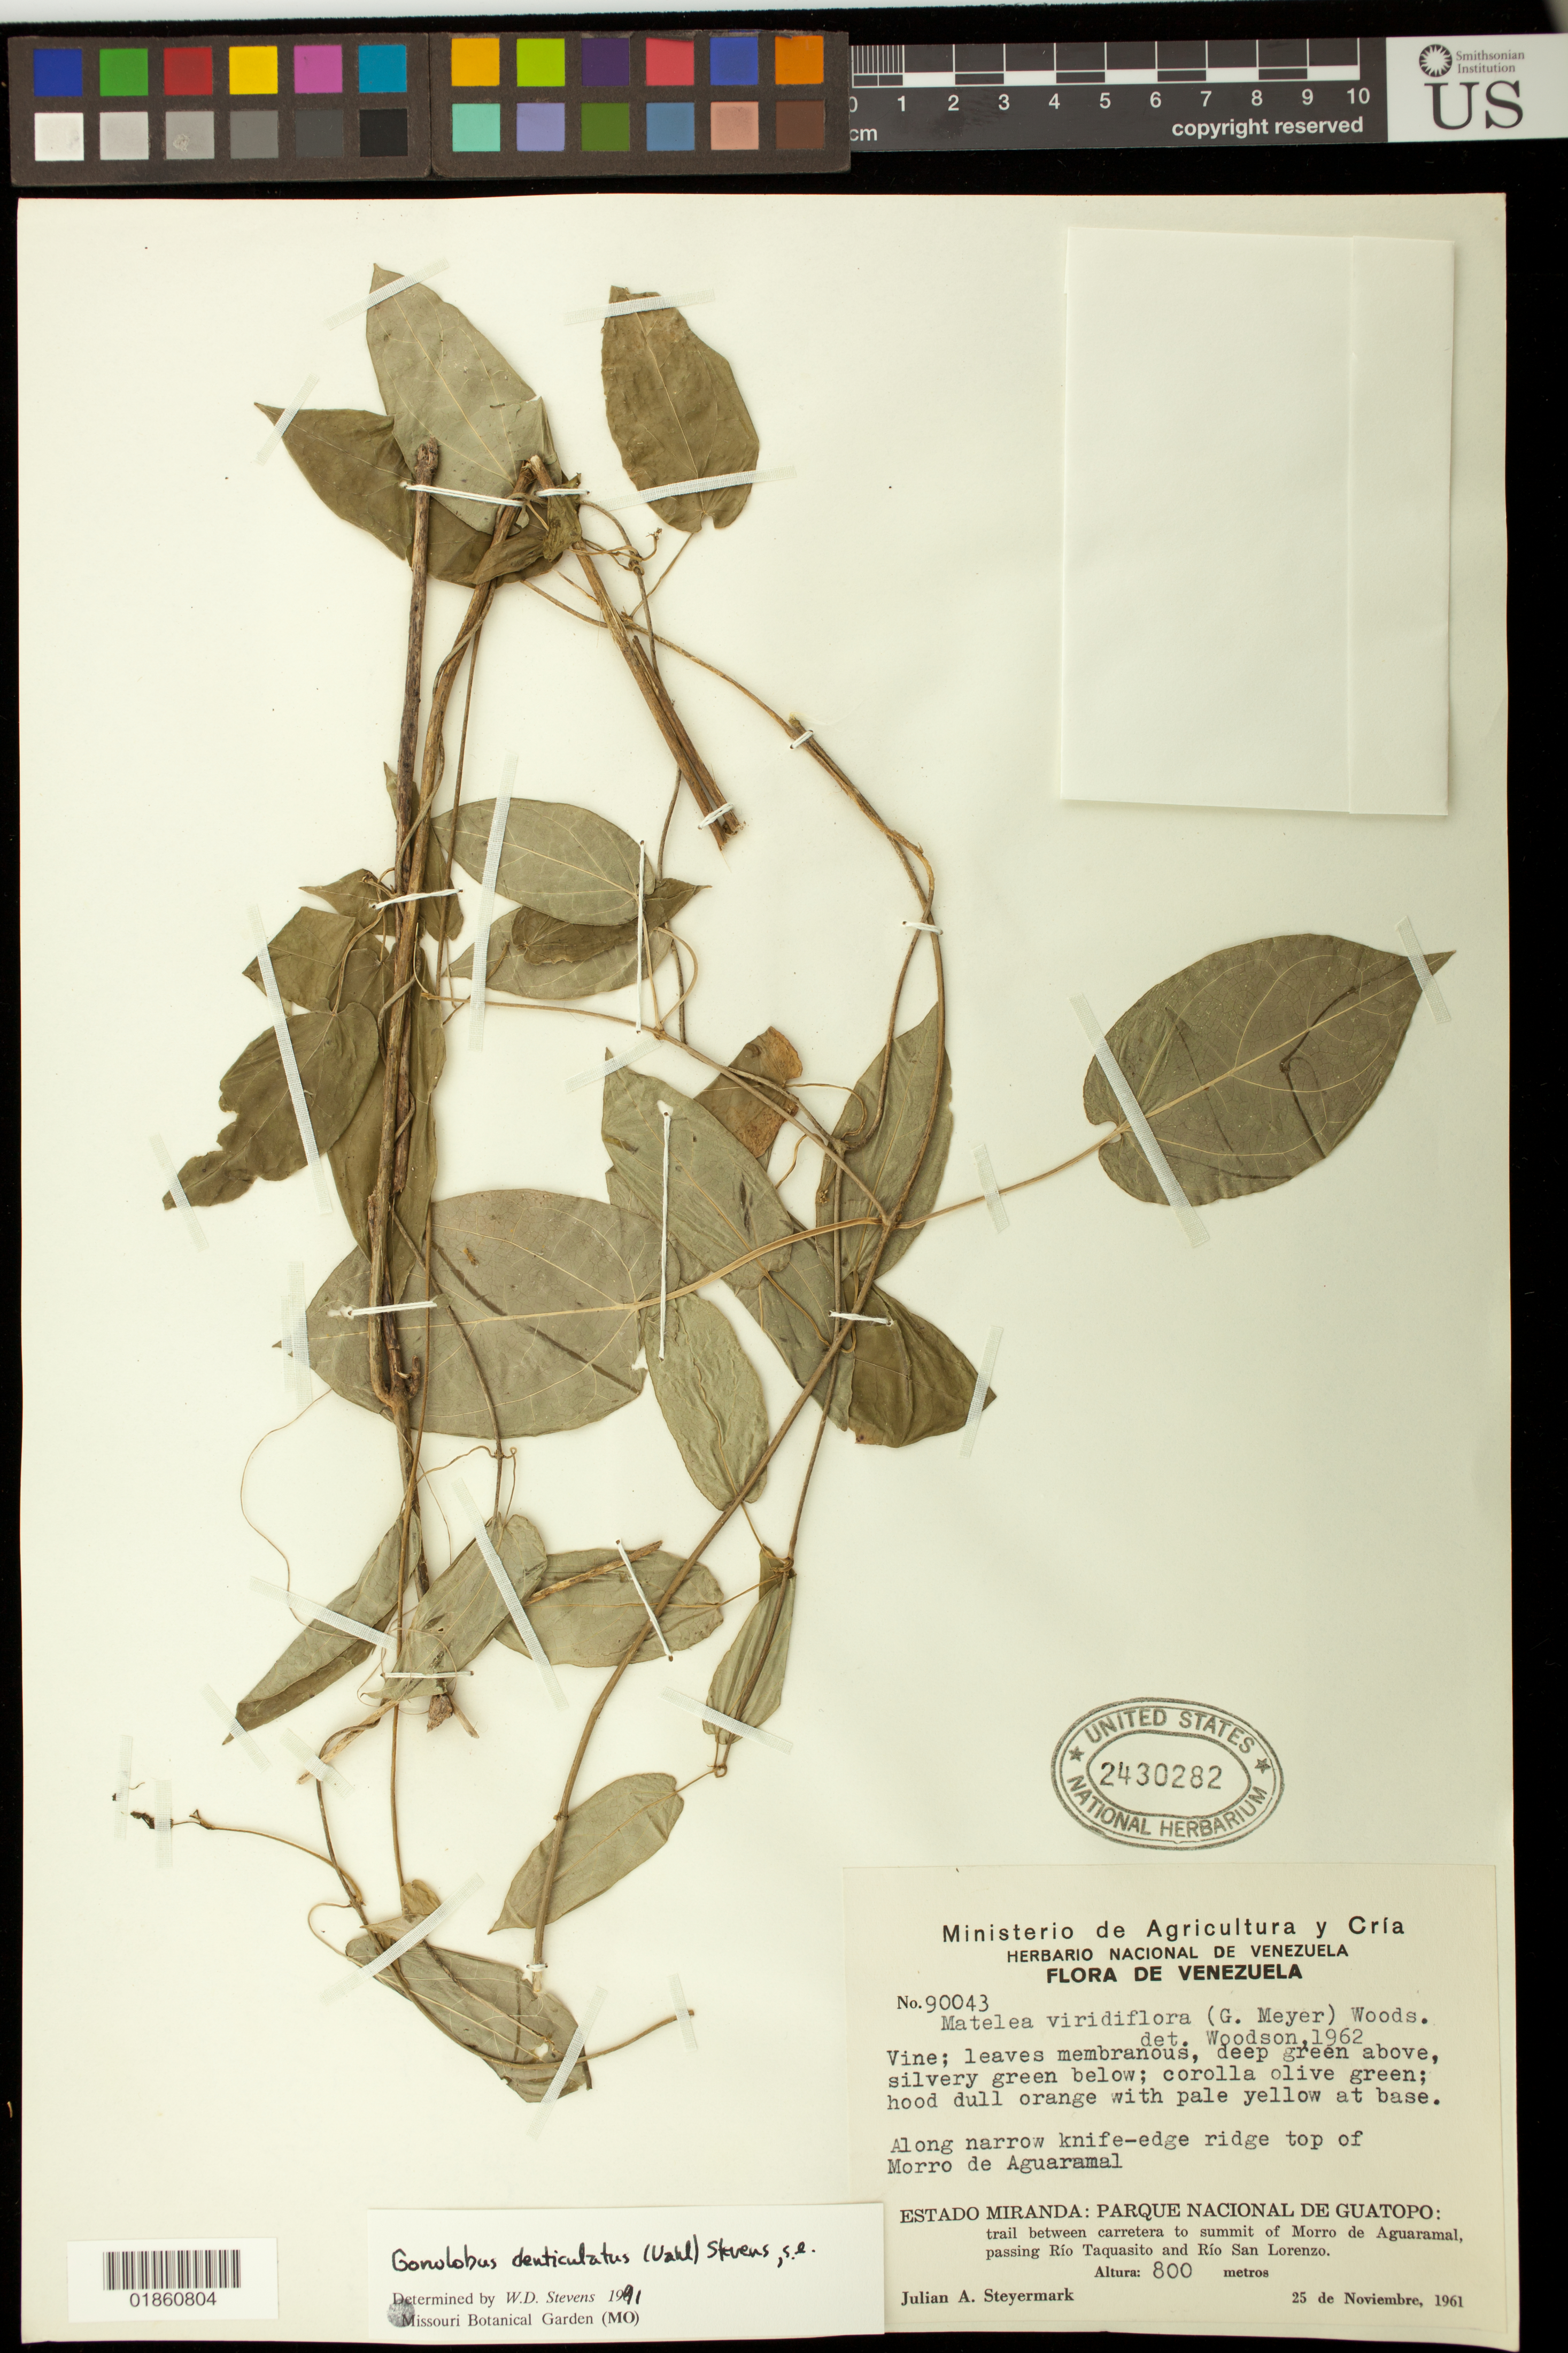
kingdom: Plantae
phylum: Tracheophyta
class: Magnoliopsida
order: Gentianales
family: Apocynaceae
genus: Gonolobus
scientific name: Gonolobus denticulatus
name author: (Vahl) W.D. Stevens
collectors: J. Steyermark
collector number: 90043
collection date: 1961-11-25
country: Venezuela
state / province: Miranda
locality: Parque Nacional de Guatopo: trail between carretera to summit of Morro de Aguaramal, passing Rio Taquasito and Rio San Lorenzo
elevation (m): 800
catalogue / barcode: US 2430282